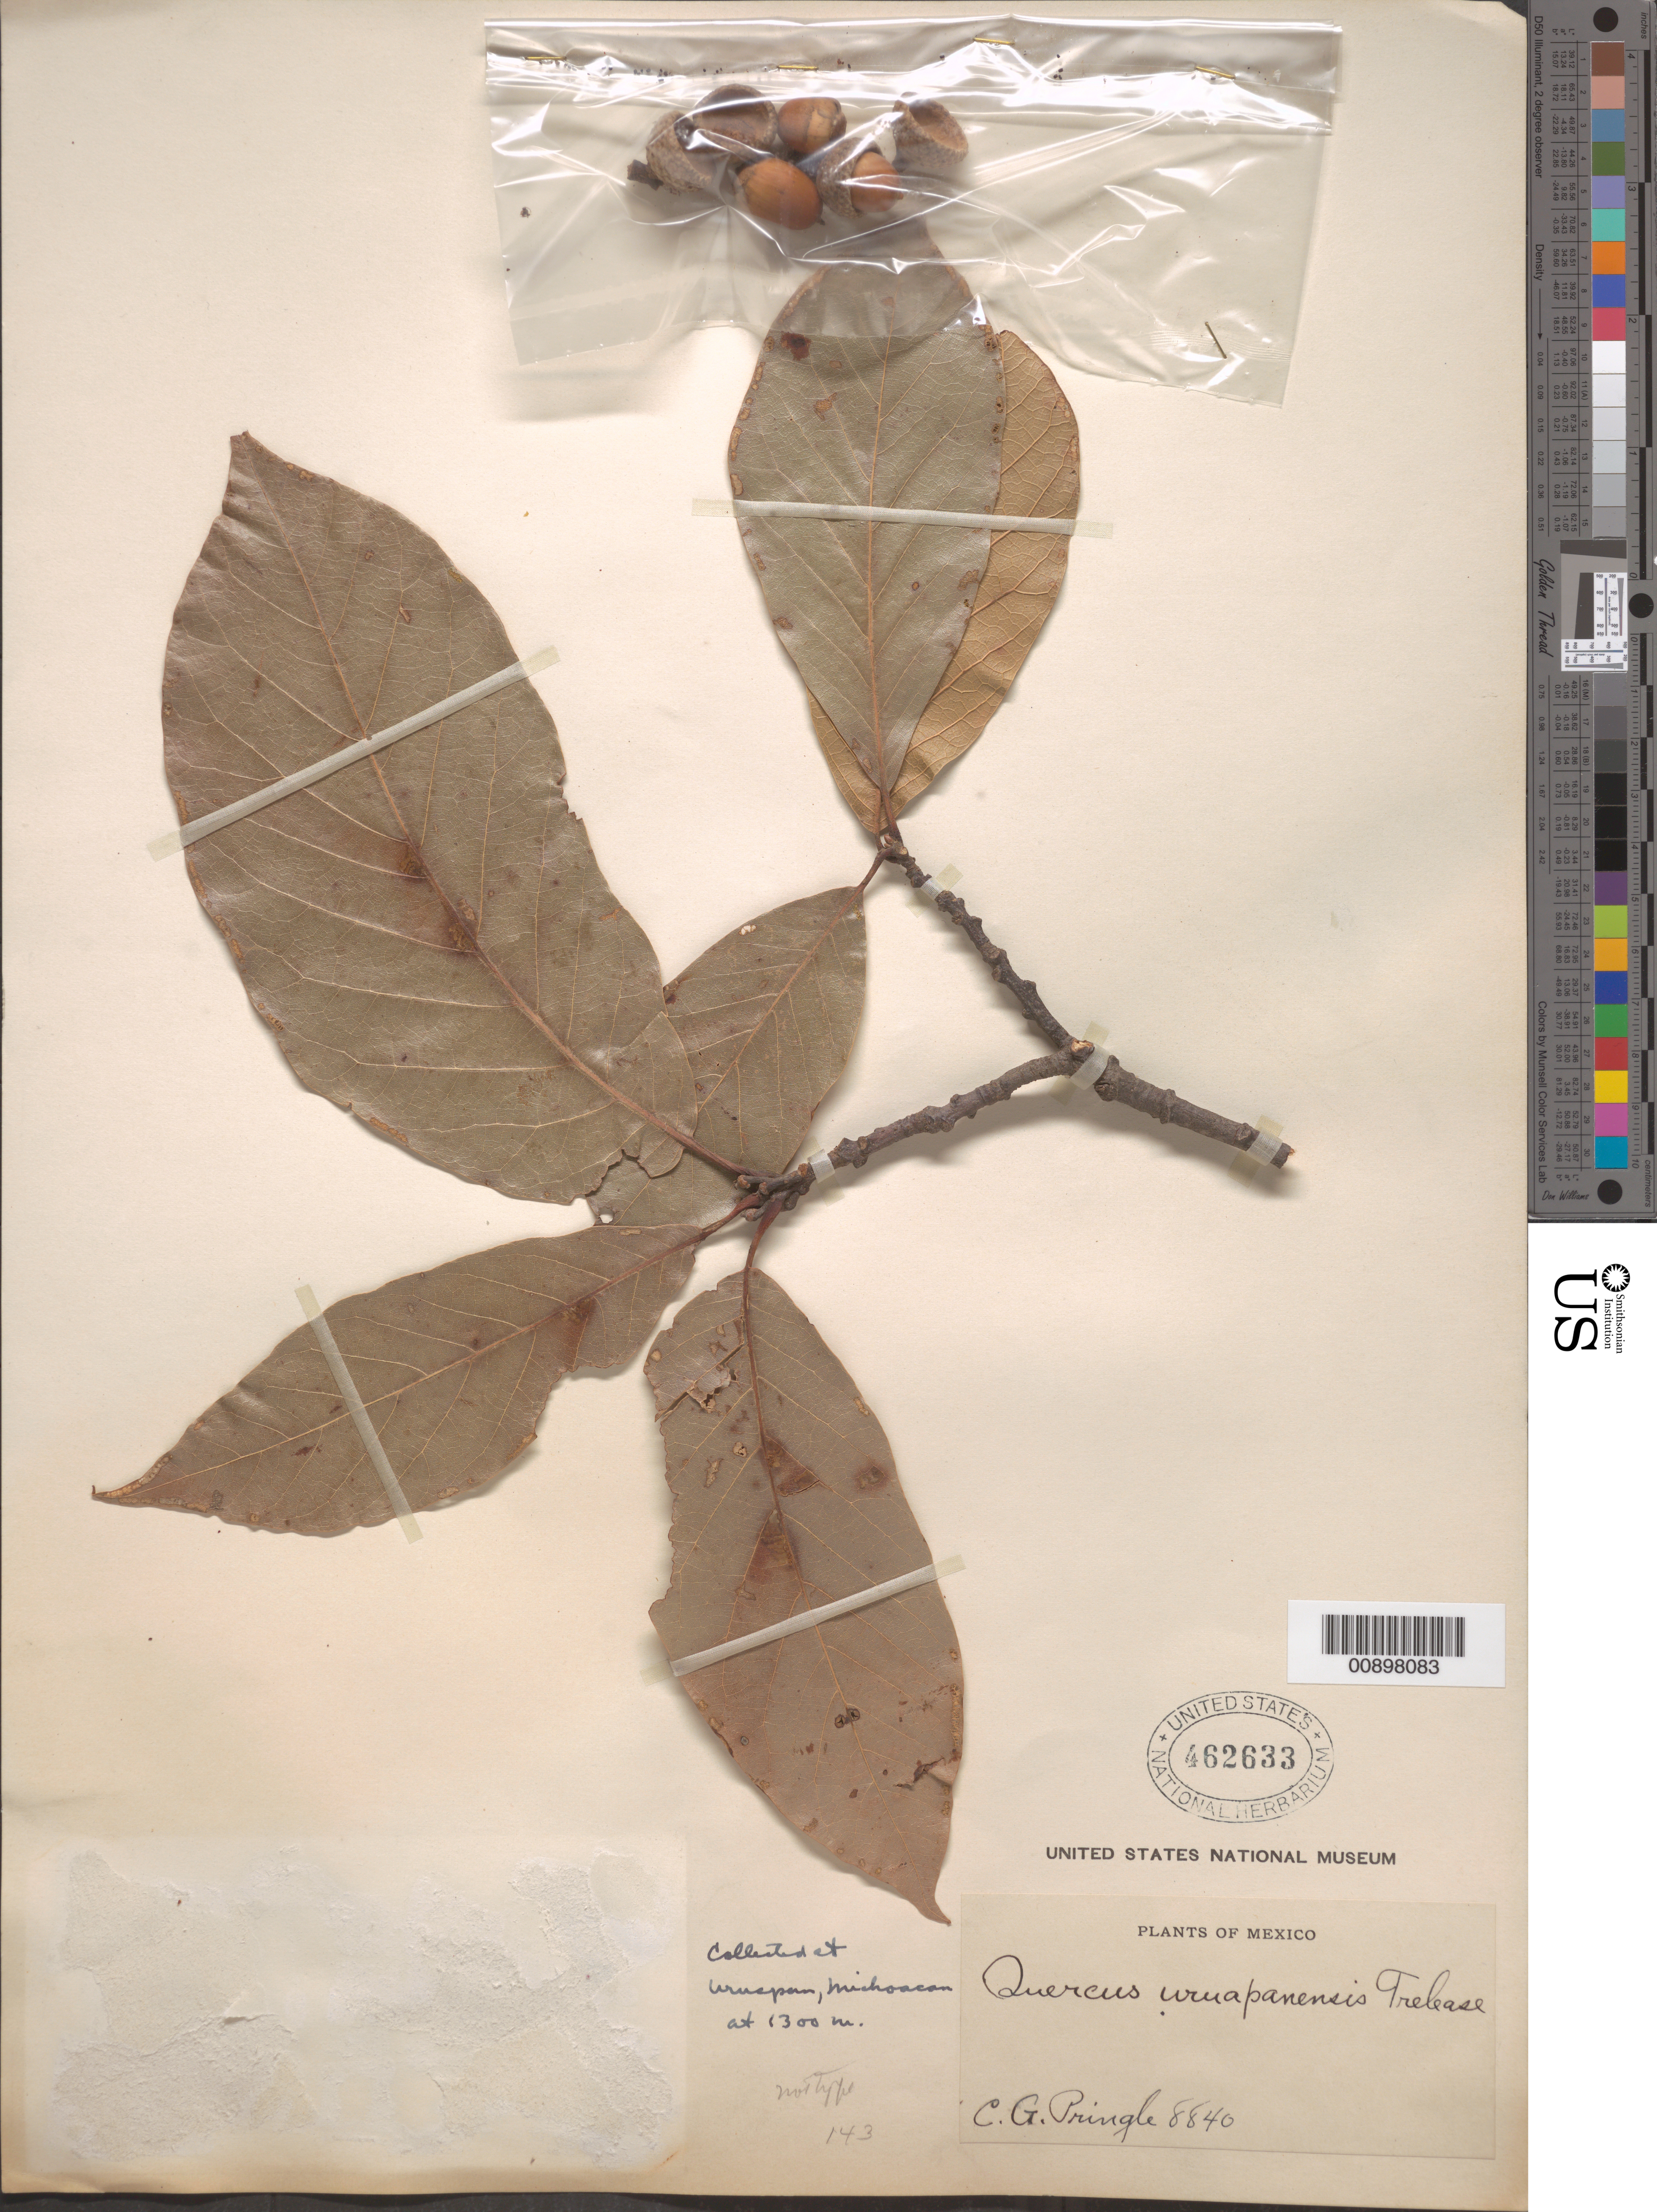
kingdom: Plantae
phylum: Tracheophyta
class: Magnoliopsida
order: Fagales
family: Fagaceae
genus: Quercus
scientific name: Quercus uruapanensis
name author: Trel.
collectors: C. G. Pringle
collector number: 8840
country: Mexico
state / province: Michoacán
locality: Uruapan, Michoacán.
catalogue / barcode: US 462633